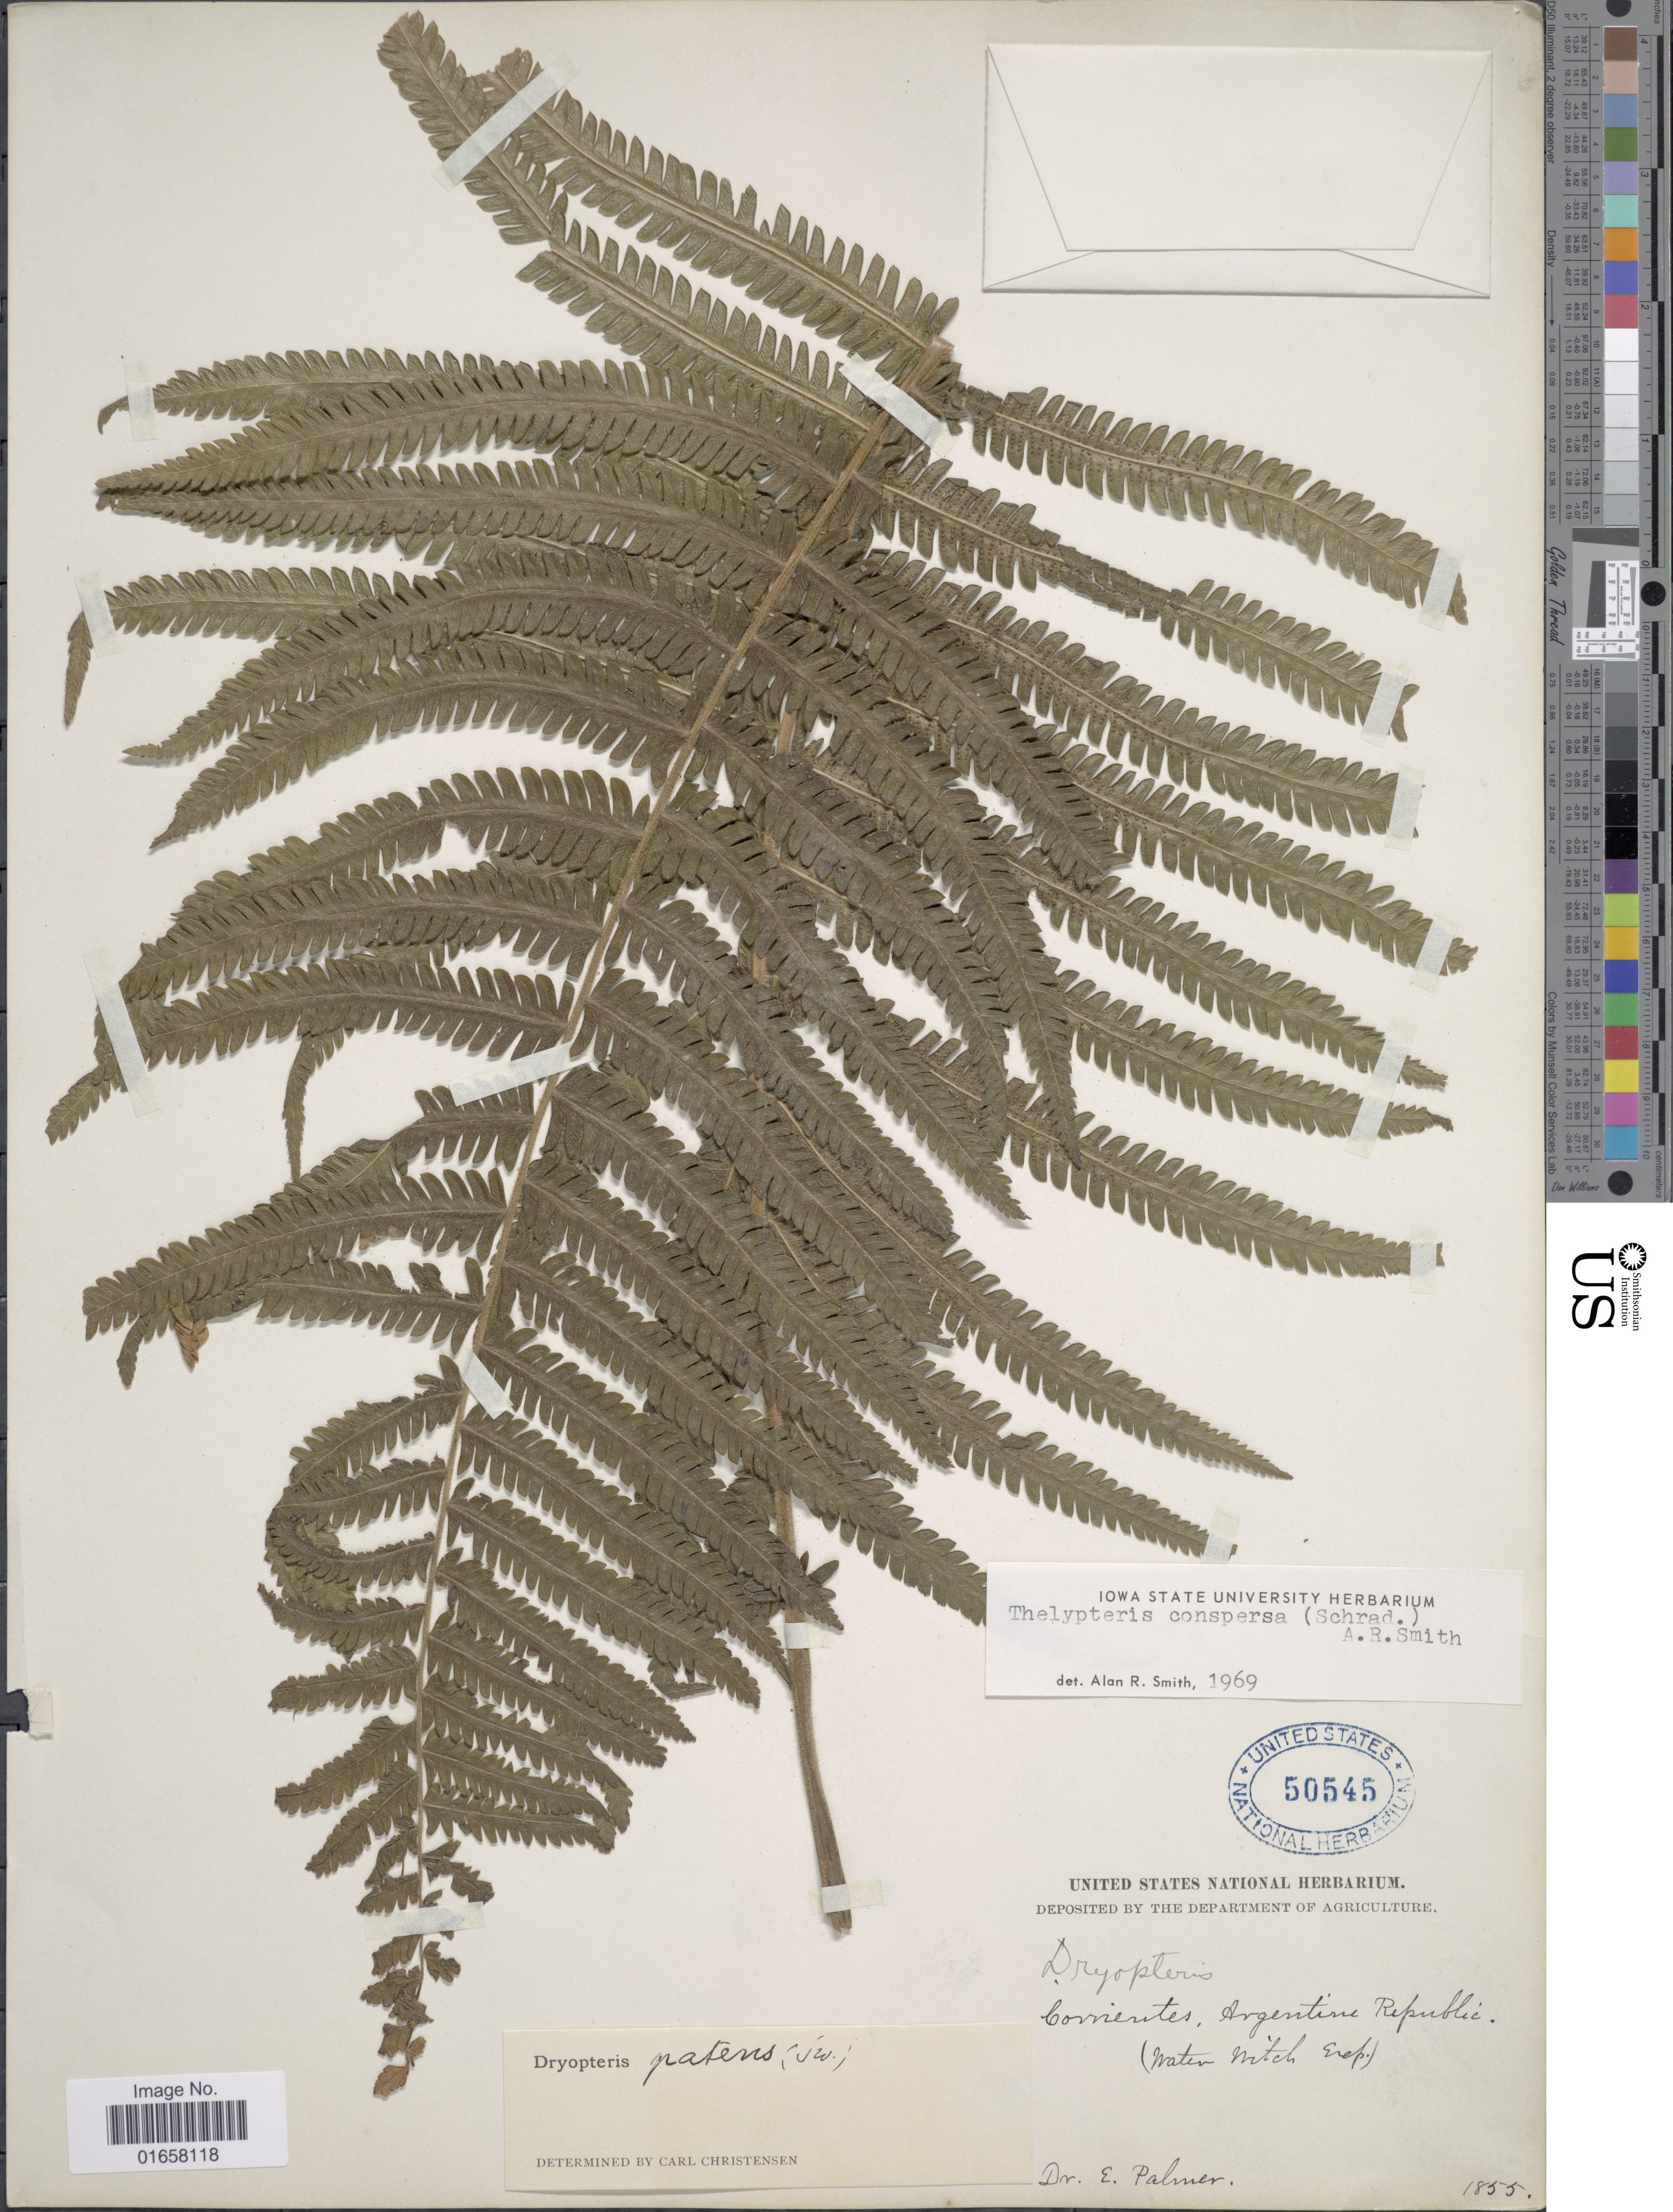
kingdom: Plantae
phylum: Tracheophyta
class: Polypodiopsida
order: Polypodiales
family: Thelypteridaceae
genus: Christella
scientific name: Christella conspersa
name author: (Schrad.) Á. Löve & D. Löve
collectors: E. Palmer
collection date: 1855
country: Argentina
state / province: Corrientes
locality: Corrientes, Argentina Republic.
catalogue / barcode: US 50545